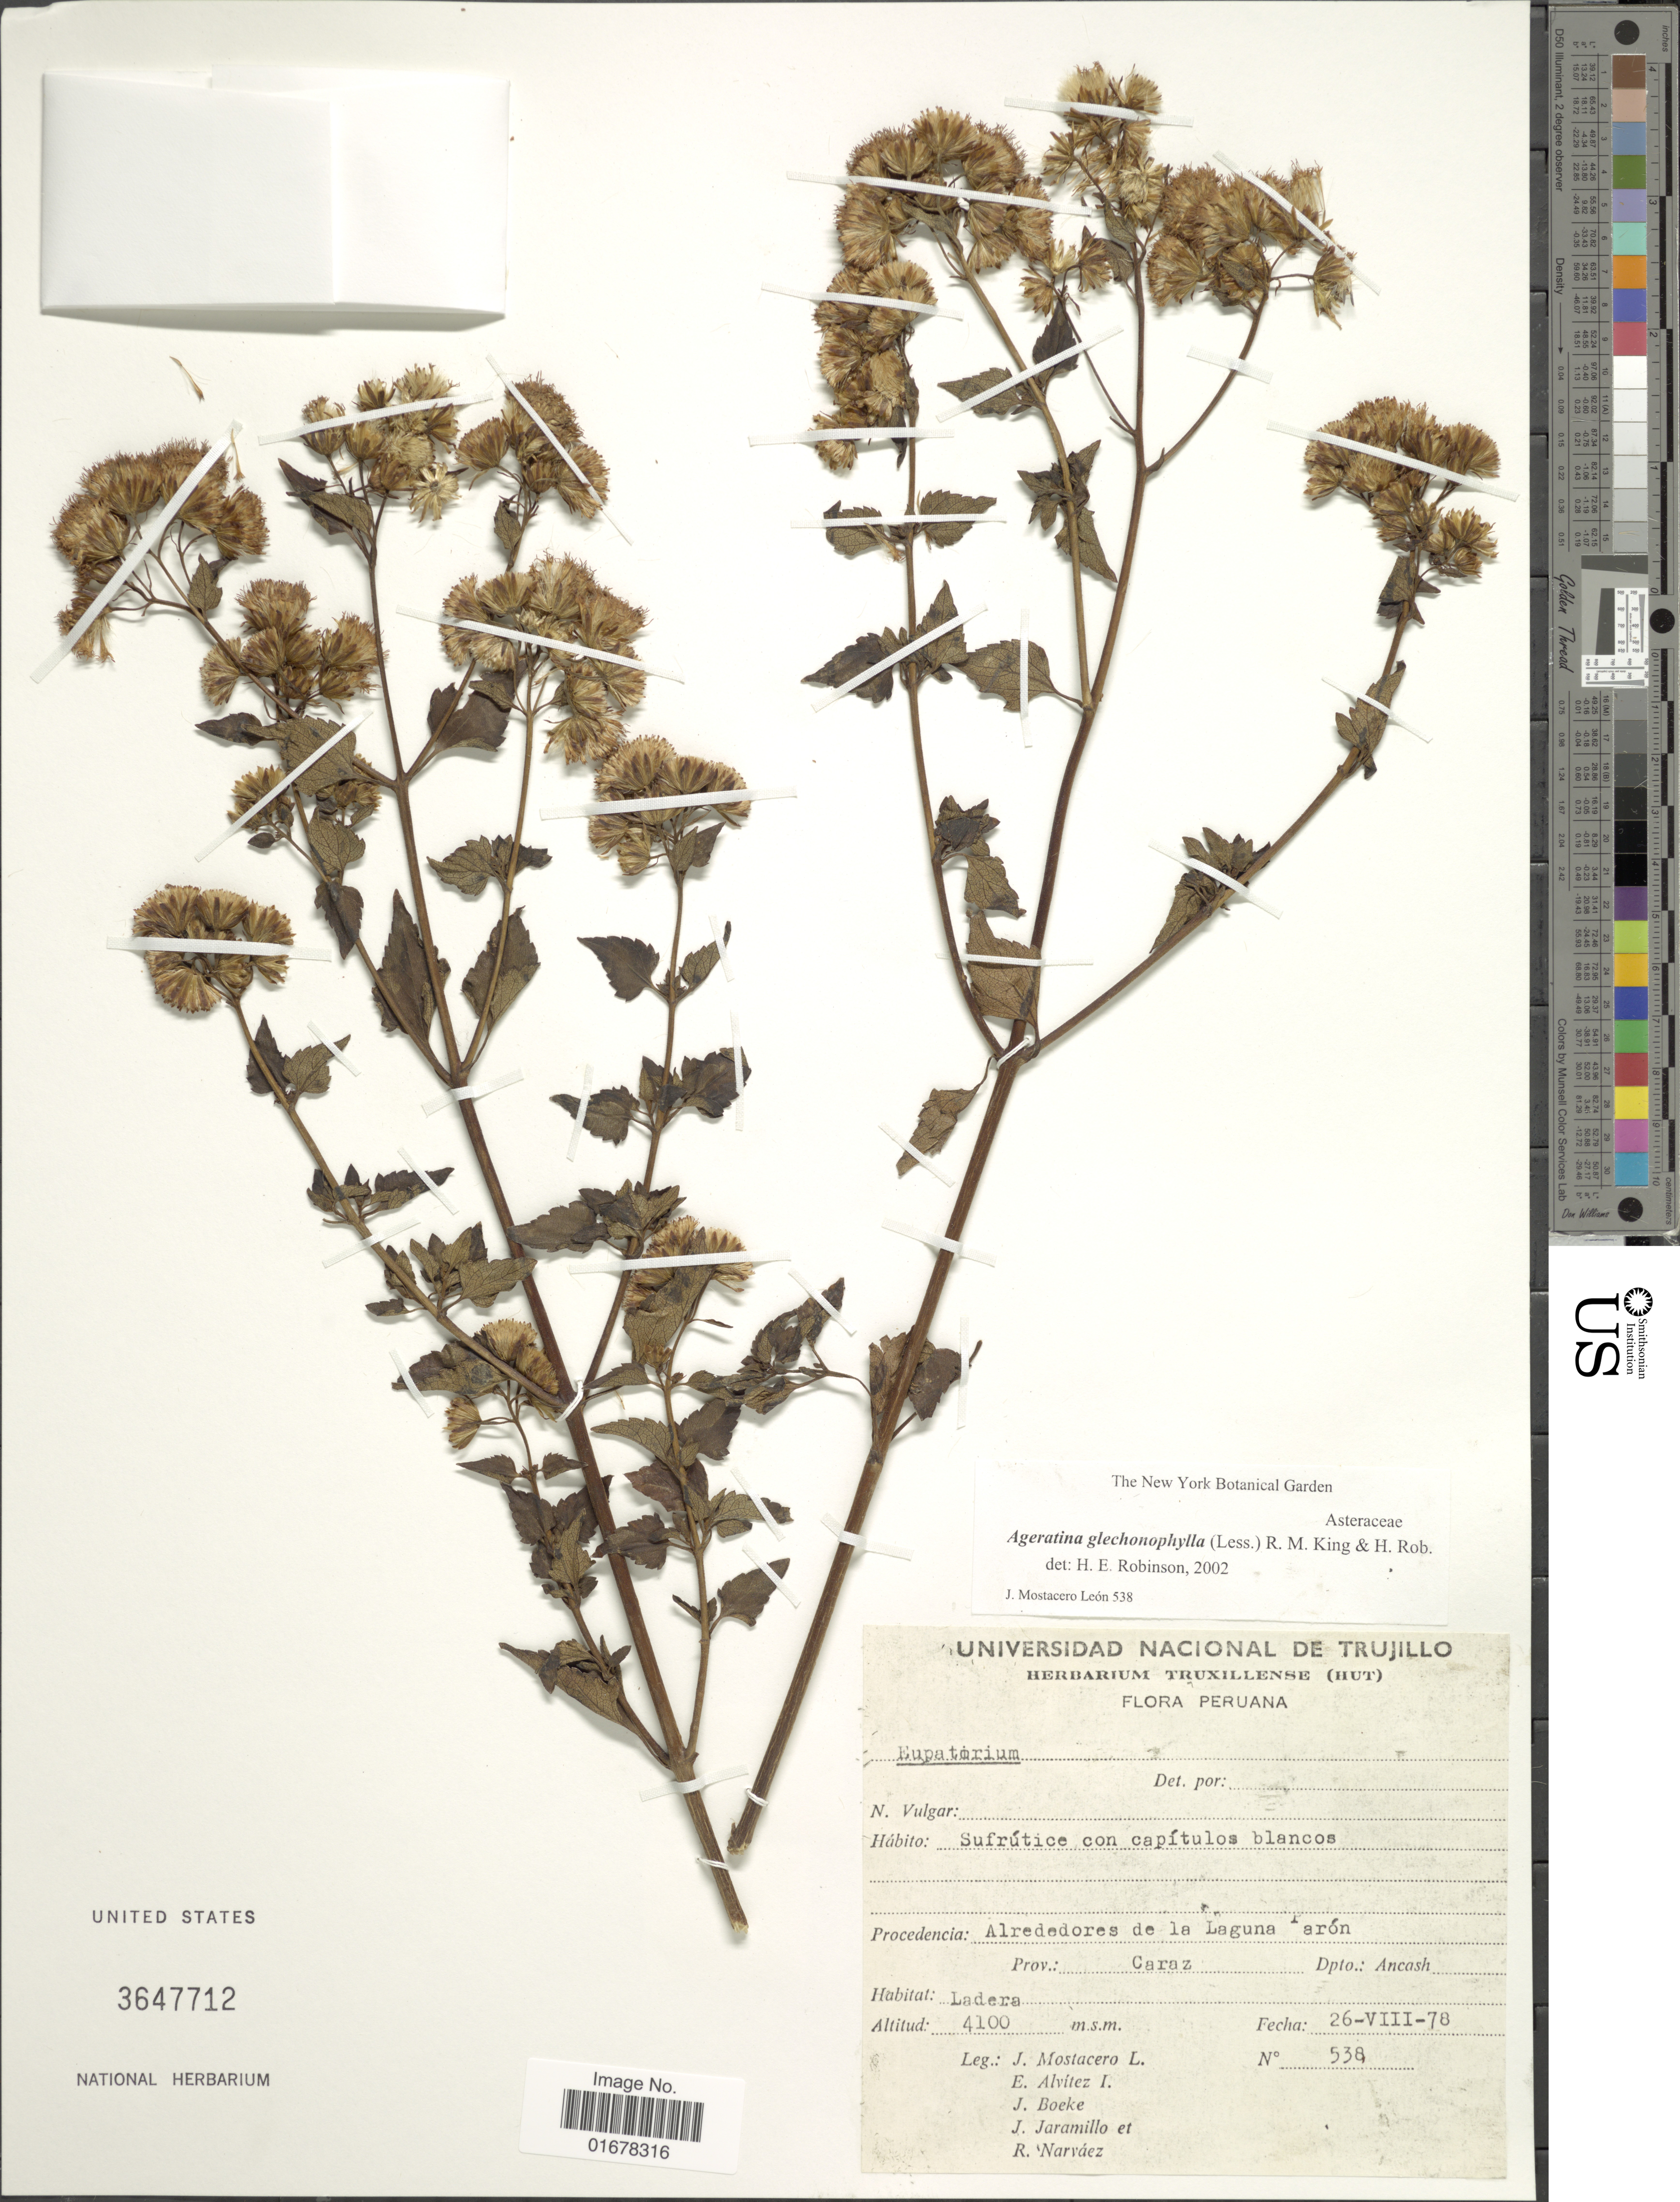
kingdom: Plantae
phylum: Tracheophyta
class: Magnoliopsida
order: Asterales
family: Asteraceae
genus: Ageratina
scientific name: Ageratina glechonophylla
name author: (Less.) R.M. King & H. Rob.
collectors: J. Mostacero L., E. Alvitez I., J. D. Boeke, J. Jaramillo & R. Narváez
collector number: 538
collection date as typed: Transcribed d/m/y: 26/8/78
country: Peru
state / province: Ancash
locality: Procedencia: Alrededores de la Laguna Paron, Prov.: Caraz, Dpto.: Ancash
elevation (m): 4100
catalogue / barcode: US 3647712